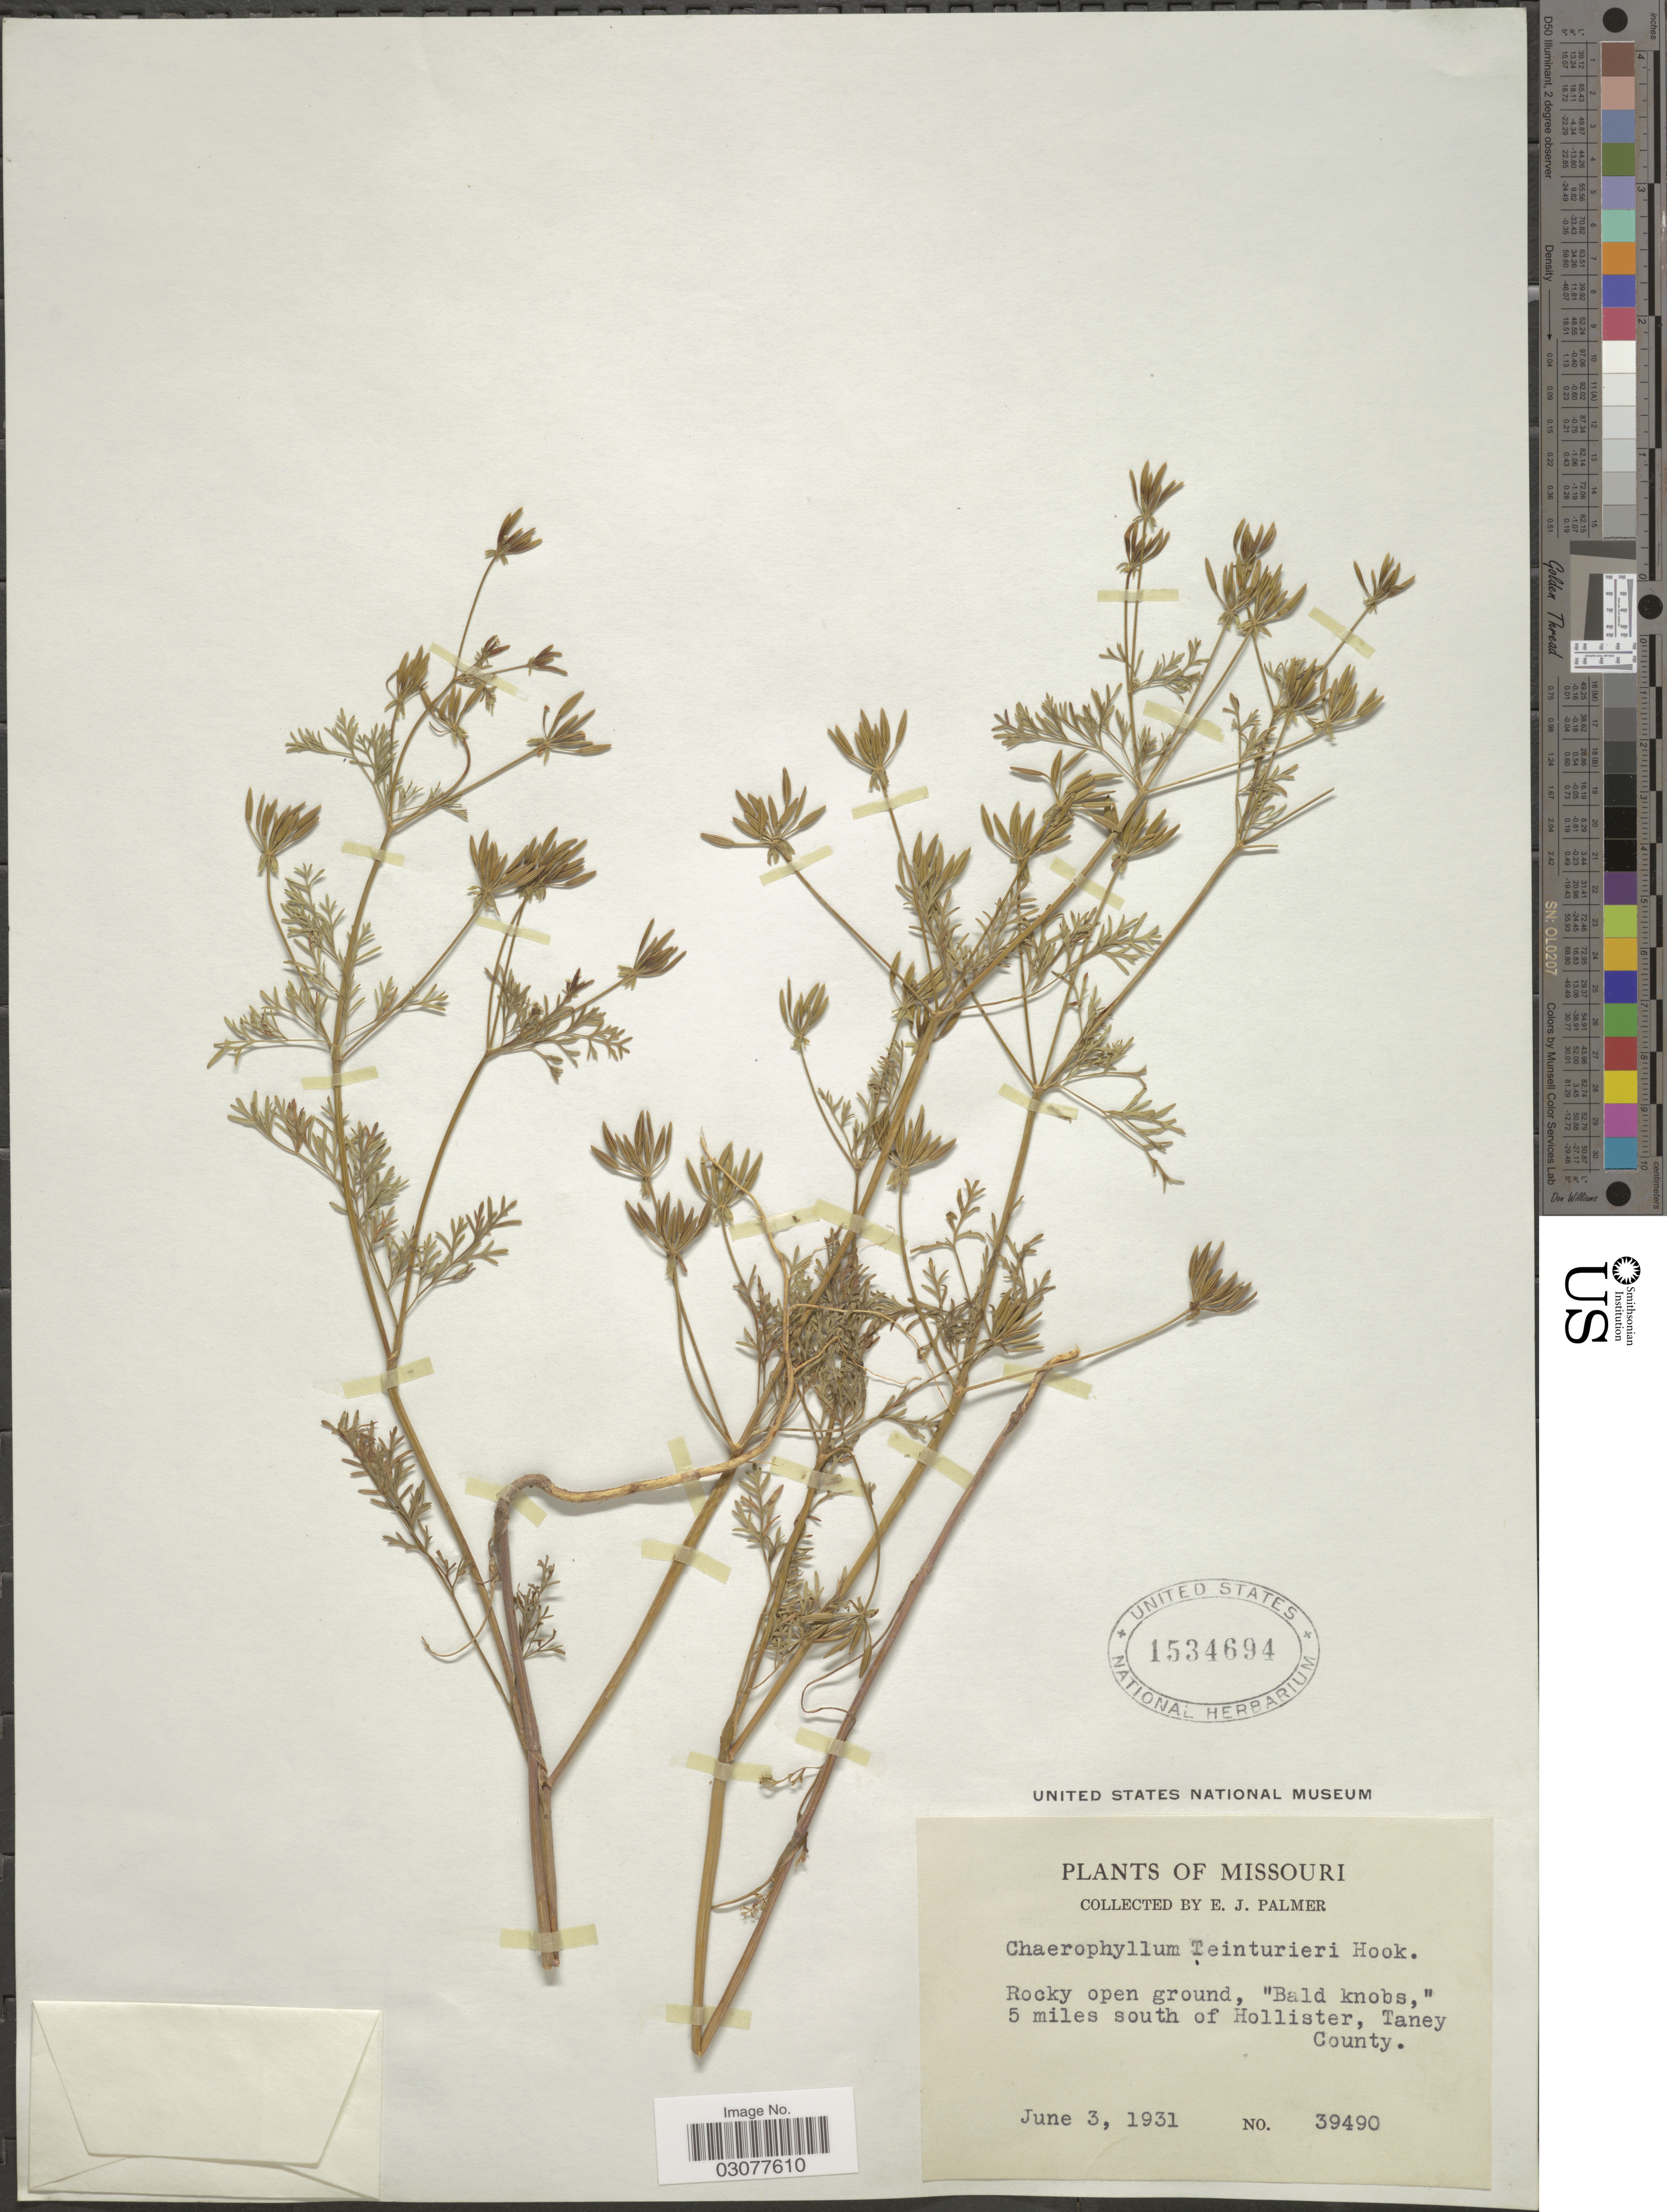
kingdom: Plantae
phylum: Tracheophyta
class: Magnoliopsida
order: Apiales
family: Apiaceae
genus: Chaerophyllum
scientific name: Chaerophyllum texanum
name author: J.M. Coult. & Rose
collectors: E. J. Palmer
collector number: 39490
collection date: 1931-06-03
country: United States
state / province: Missouri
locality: Rocky open ground, "Bald knobs," 5 miles south of Hollister, Taney County.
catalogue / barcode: US 1534694